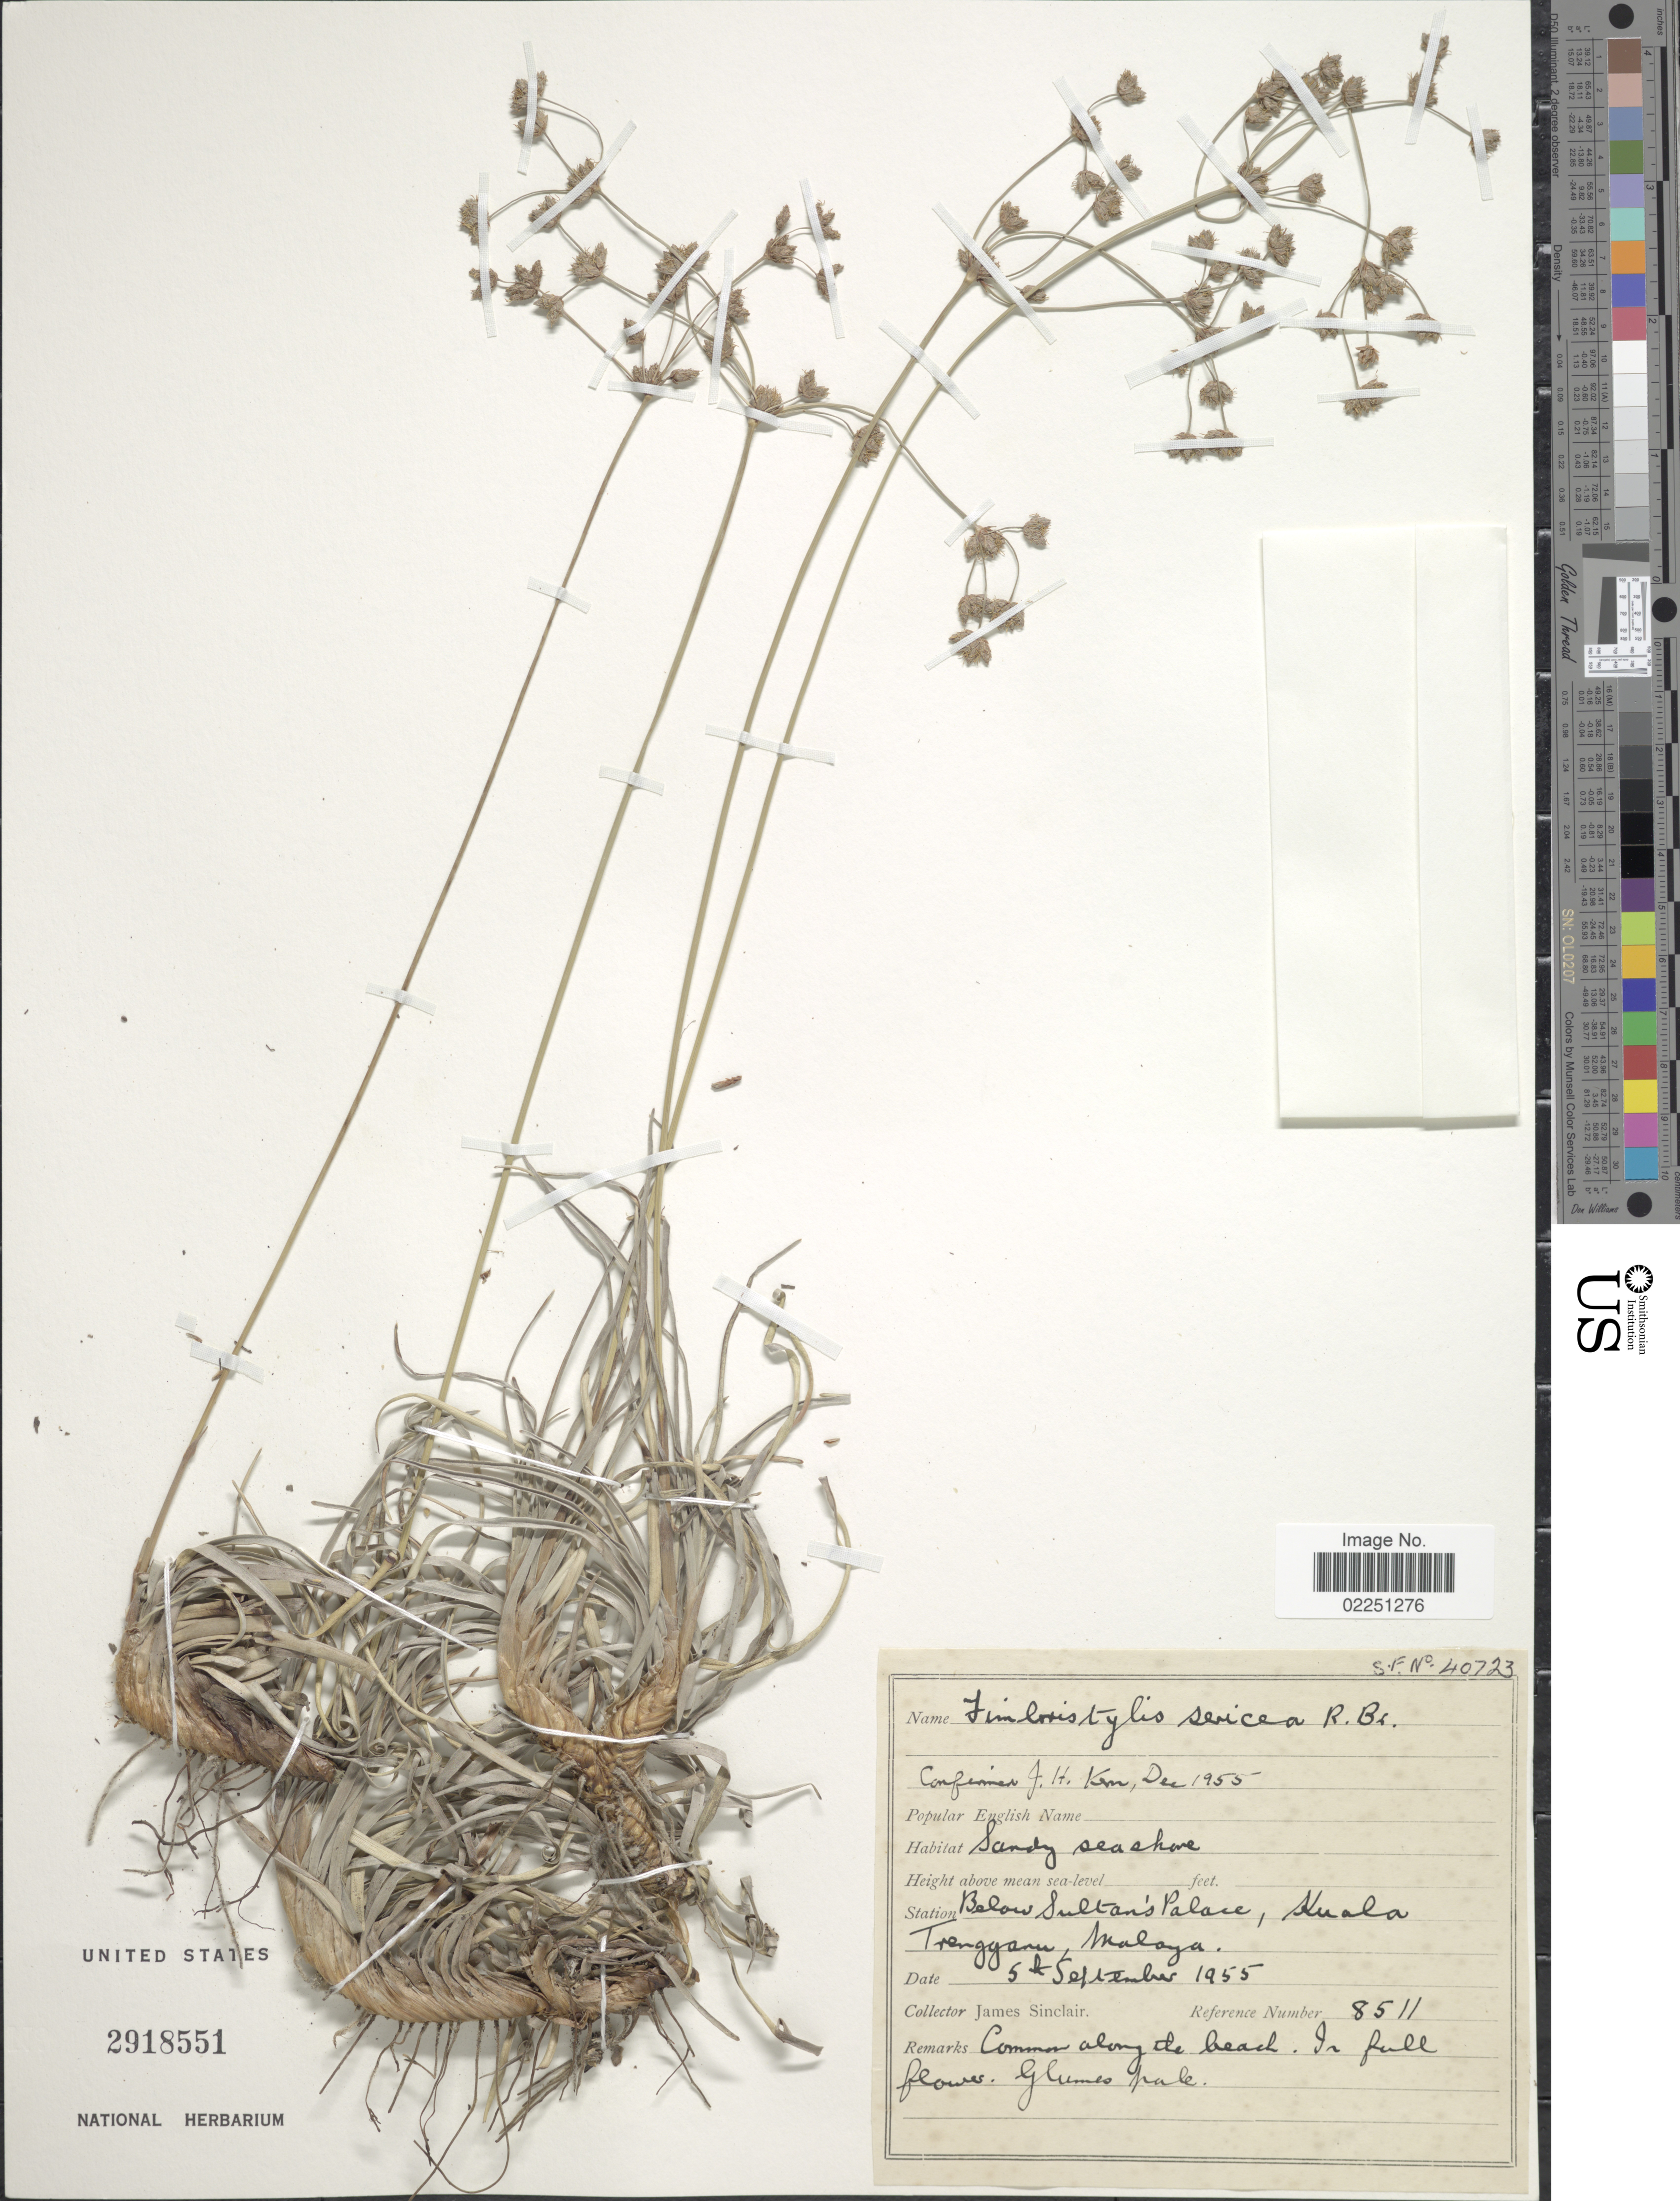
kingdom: Plantae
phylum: Tracheophyta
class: Liliopsida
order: Poales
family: Cyperaceae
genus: Fimbristylis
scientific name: Fimbristylis sericea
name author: (Poir.) R. Br.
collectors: J. Sinclair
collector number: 8511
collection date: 1955-09-05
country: Malaysia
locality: Below Sultan's Palace, Kuala Trenggan, Malaya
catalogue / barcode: US 2918551